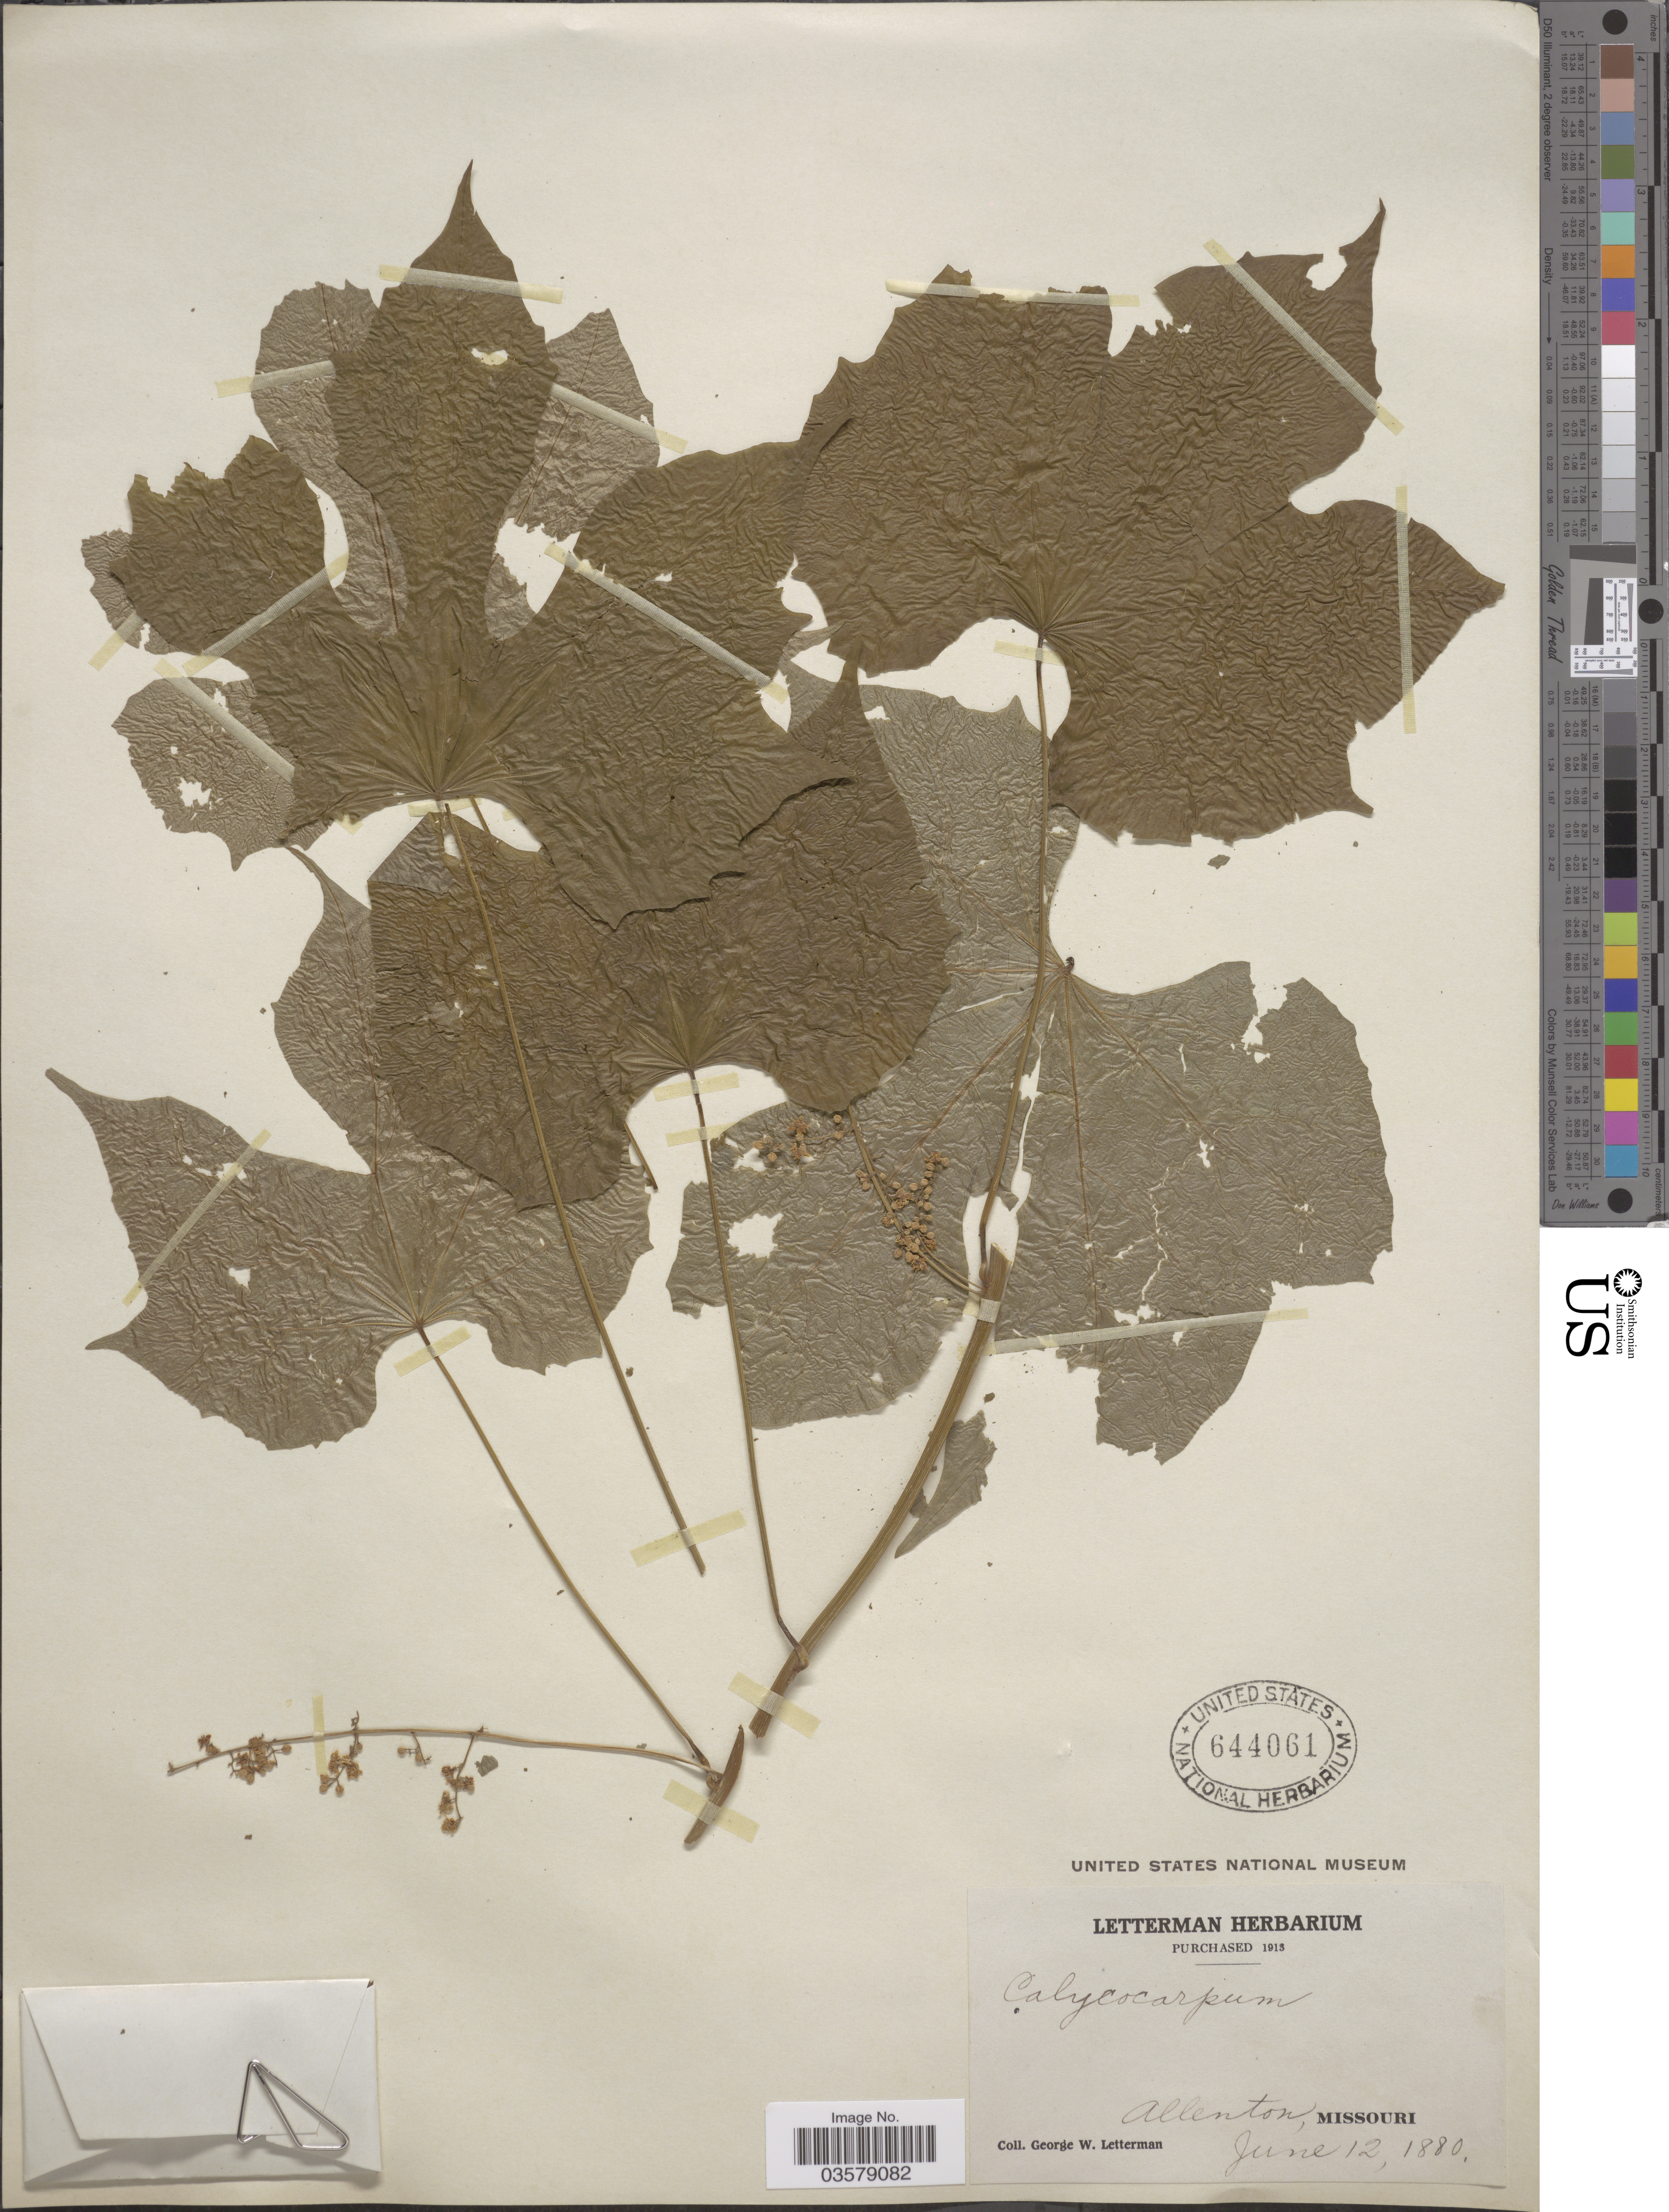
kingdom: Plantae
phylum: Tracheophyta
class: Magnoliopsida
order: Ranunculales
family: Menispermaceae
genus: Calycocarpum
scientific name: Calycocarpum lyonii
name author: (Pursh) A. Gray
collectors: G. W. Letterman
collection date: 1880-06-12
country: United States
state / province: Missouri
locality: Allenton.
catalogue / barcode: US 644061